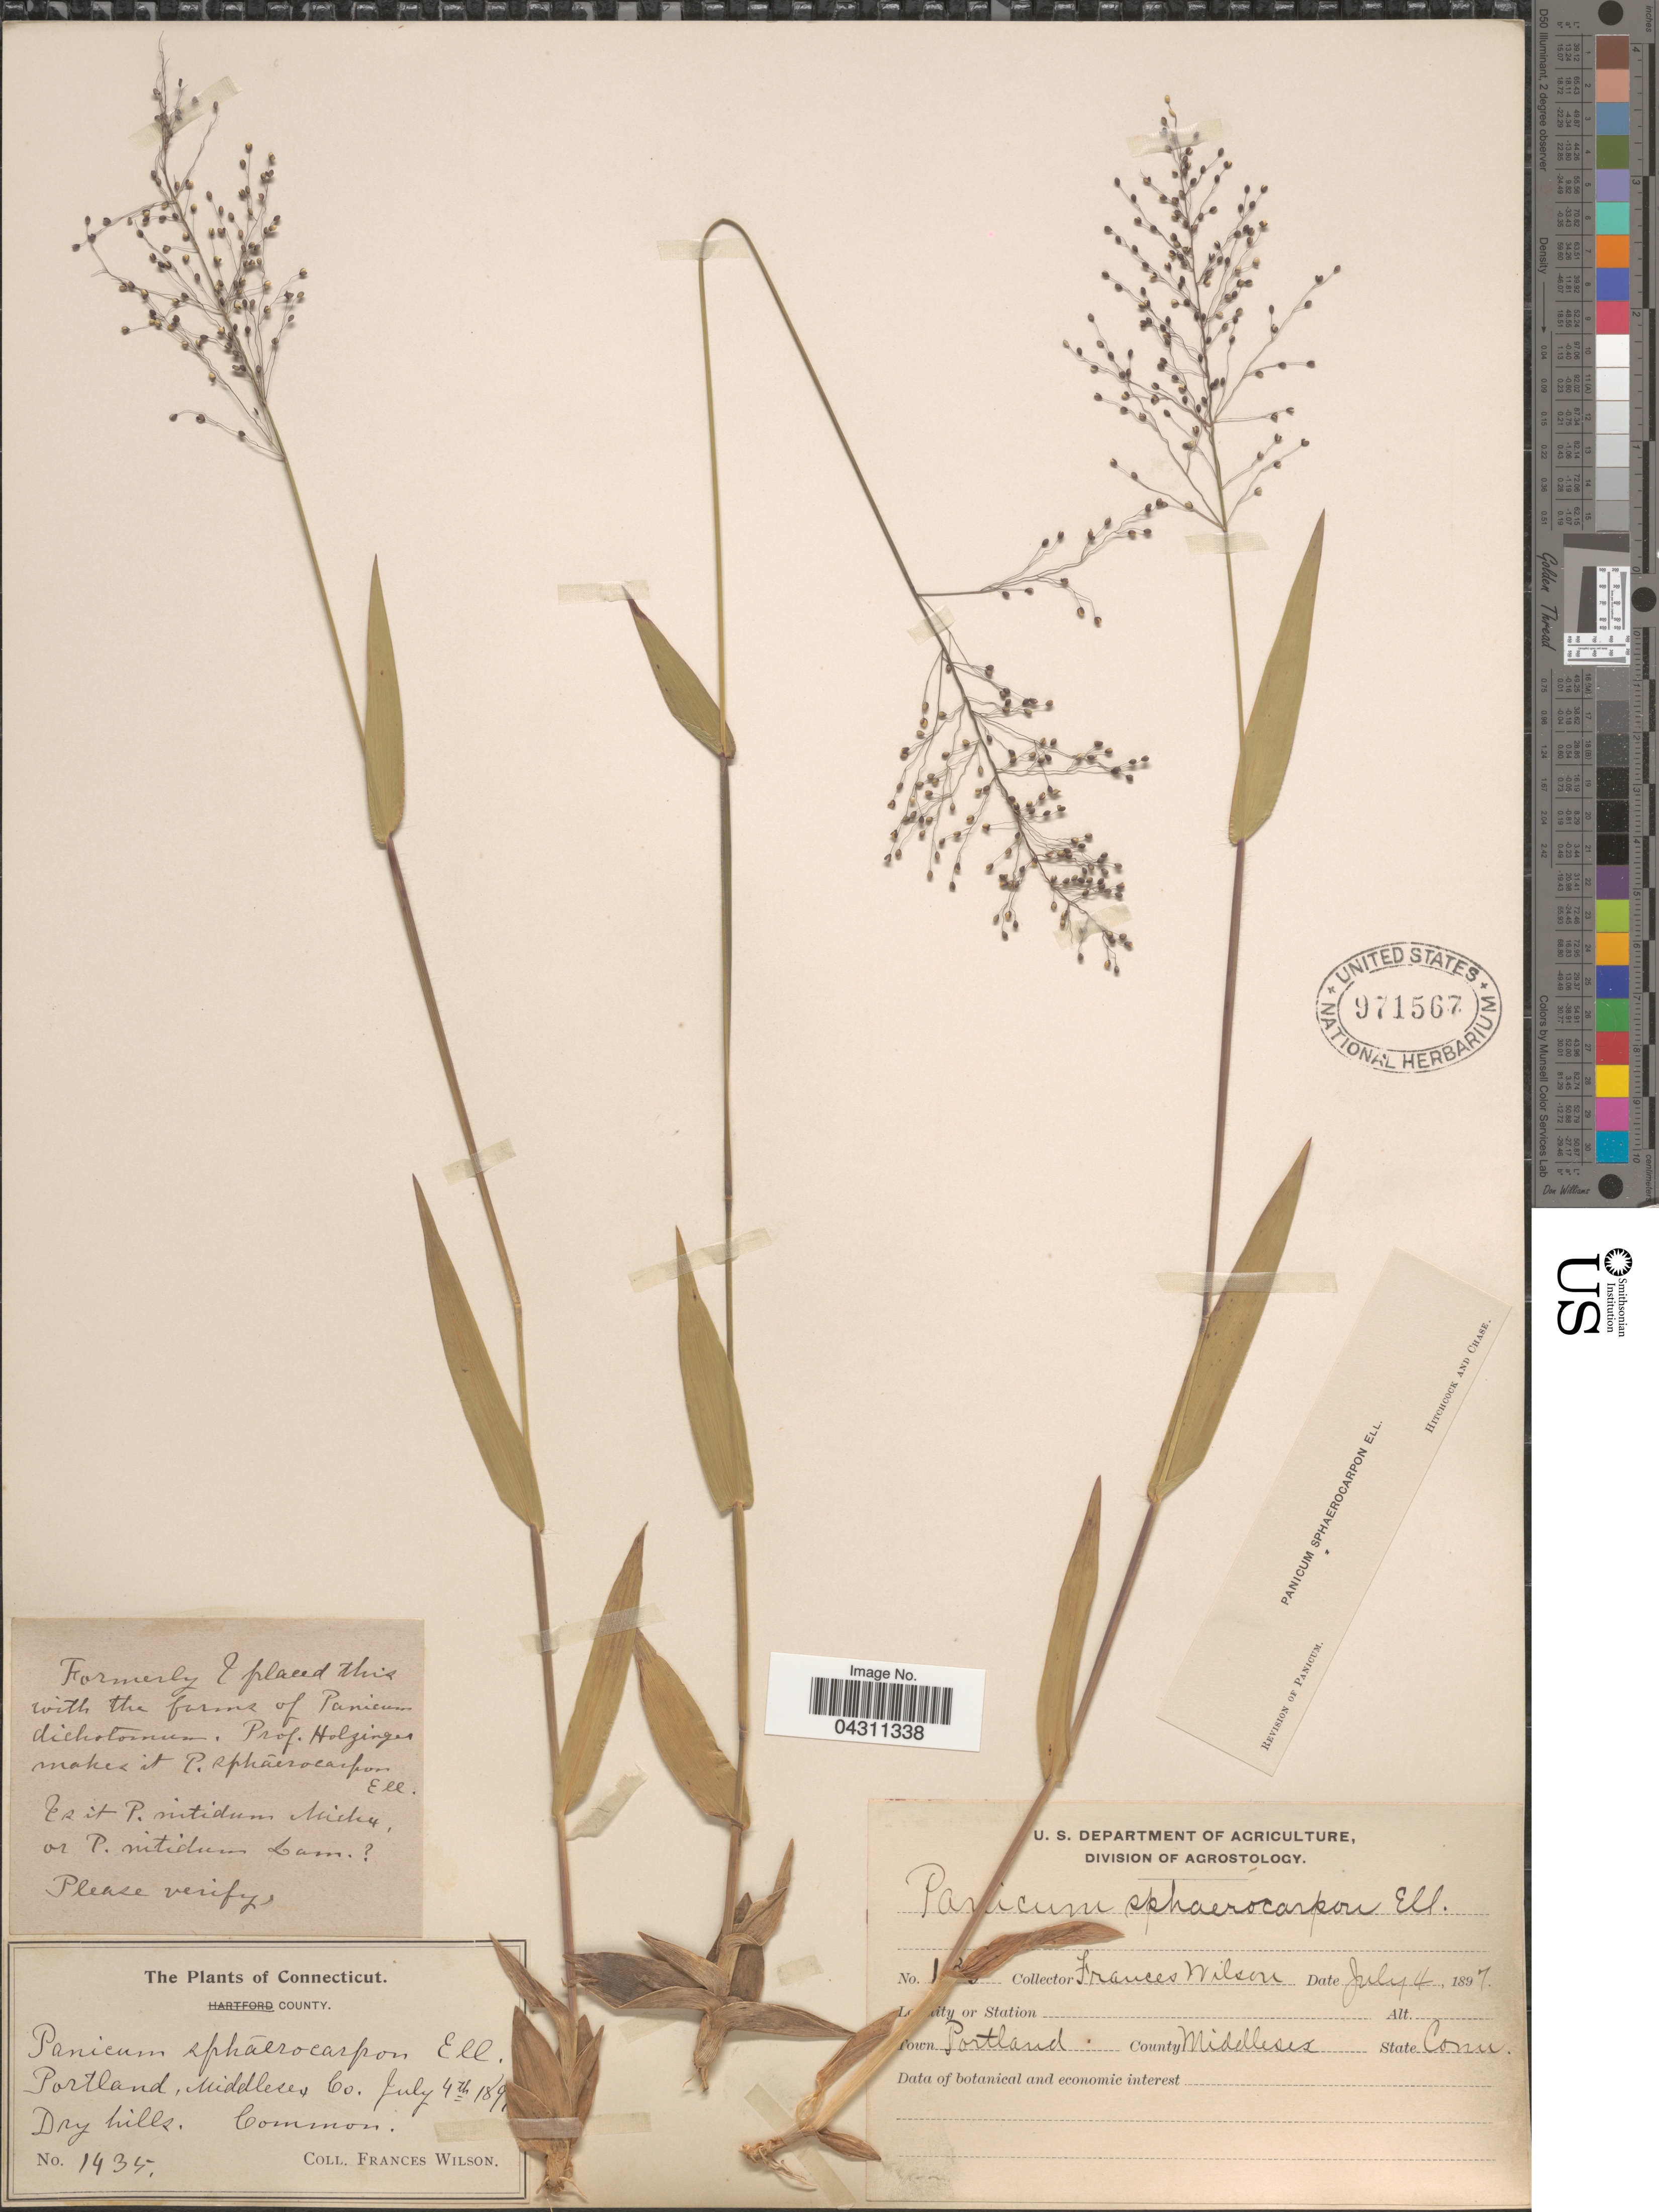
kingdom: Plantae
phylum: Tracheophyta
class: Liliopsida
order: Poales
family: Poaceae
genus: Dichanthelium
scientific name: Dichanthelium sphaerocarpon var. sphaerocarpon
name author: (Elliott) Gould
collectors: F. Wilson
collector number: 1435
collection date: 1897-07-04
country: United States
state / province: Connecticut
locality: Town Portland, Middlesex County. Dry hills.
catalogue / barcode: US 971567